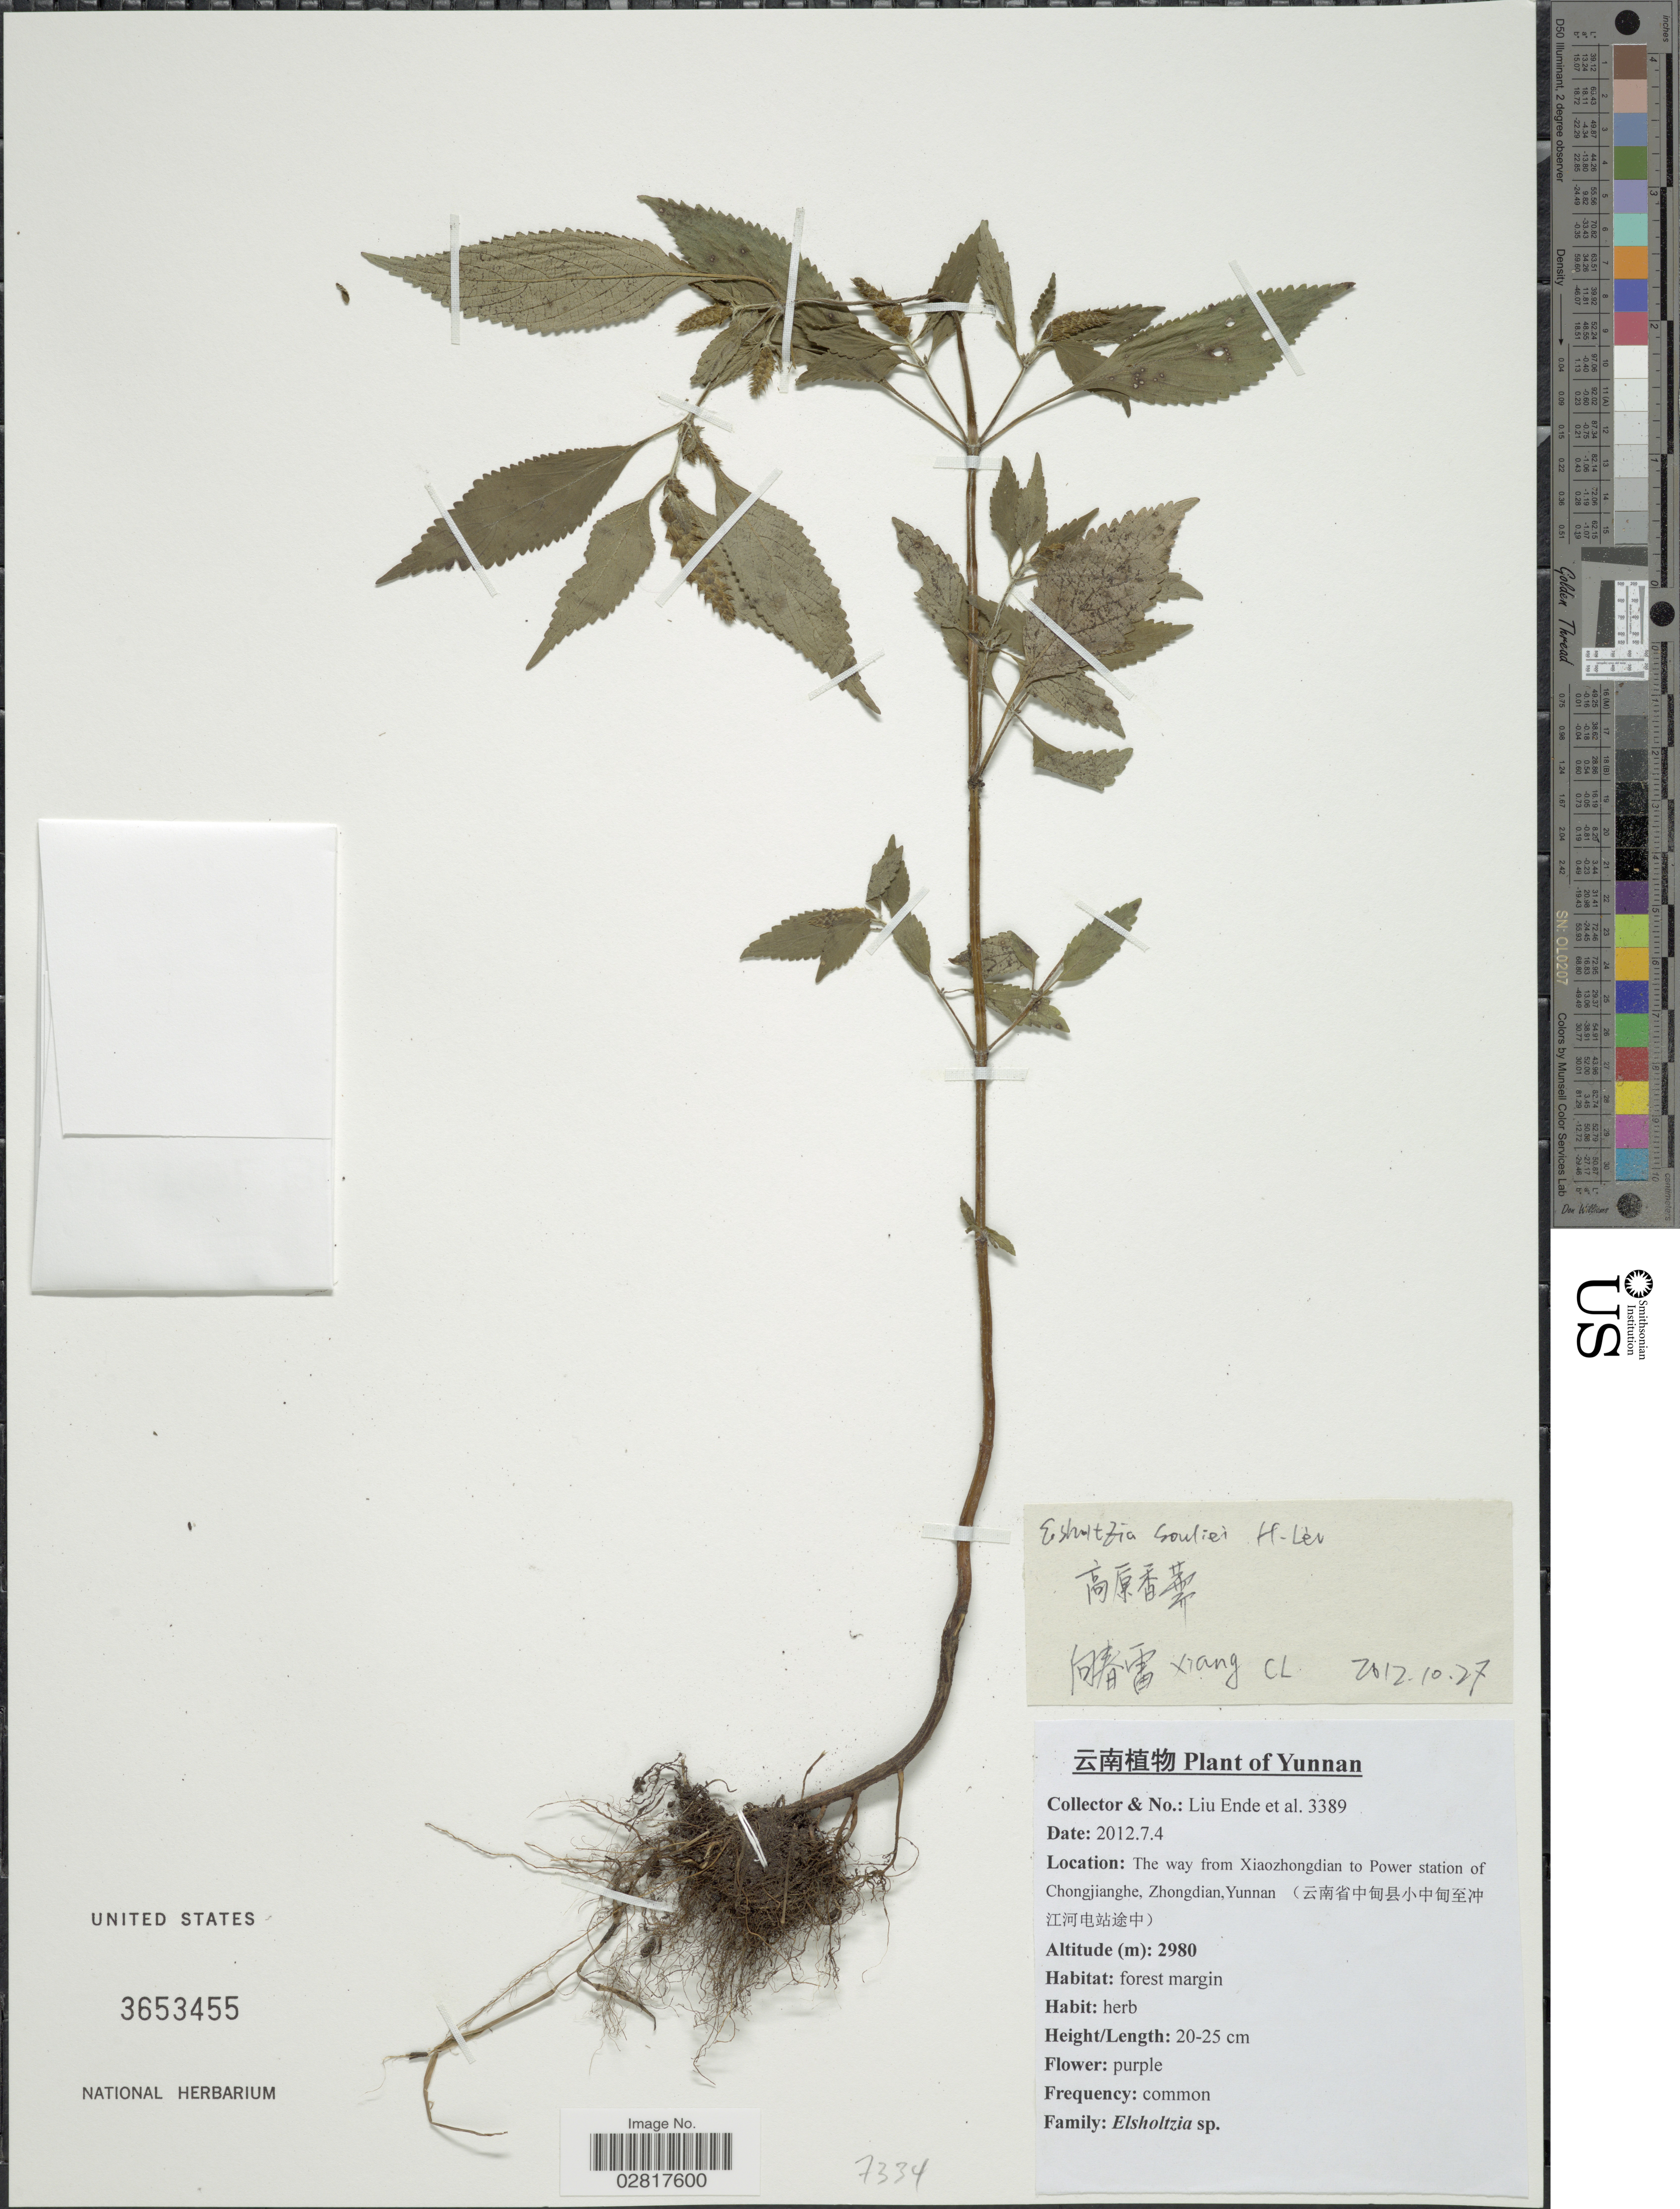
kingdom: Plantae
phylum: Tracheophyta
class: Magnoliopsida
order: Lamiales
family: Lamiaceae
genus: Elsholtzia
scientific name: Elsholtzia souliei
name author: H. Lév.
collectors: L. Ende & et al.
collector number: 3389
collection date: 2012-07-04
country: China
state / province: Yunnan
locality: The way from Xiaozhongdian to Power station of Chongjianghe, Zhongdian.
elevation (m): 2980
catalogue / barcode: US 3653455